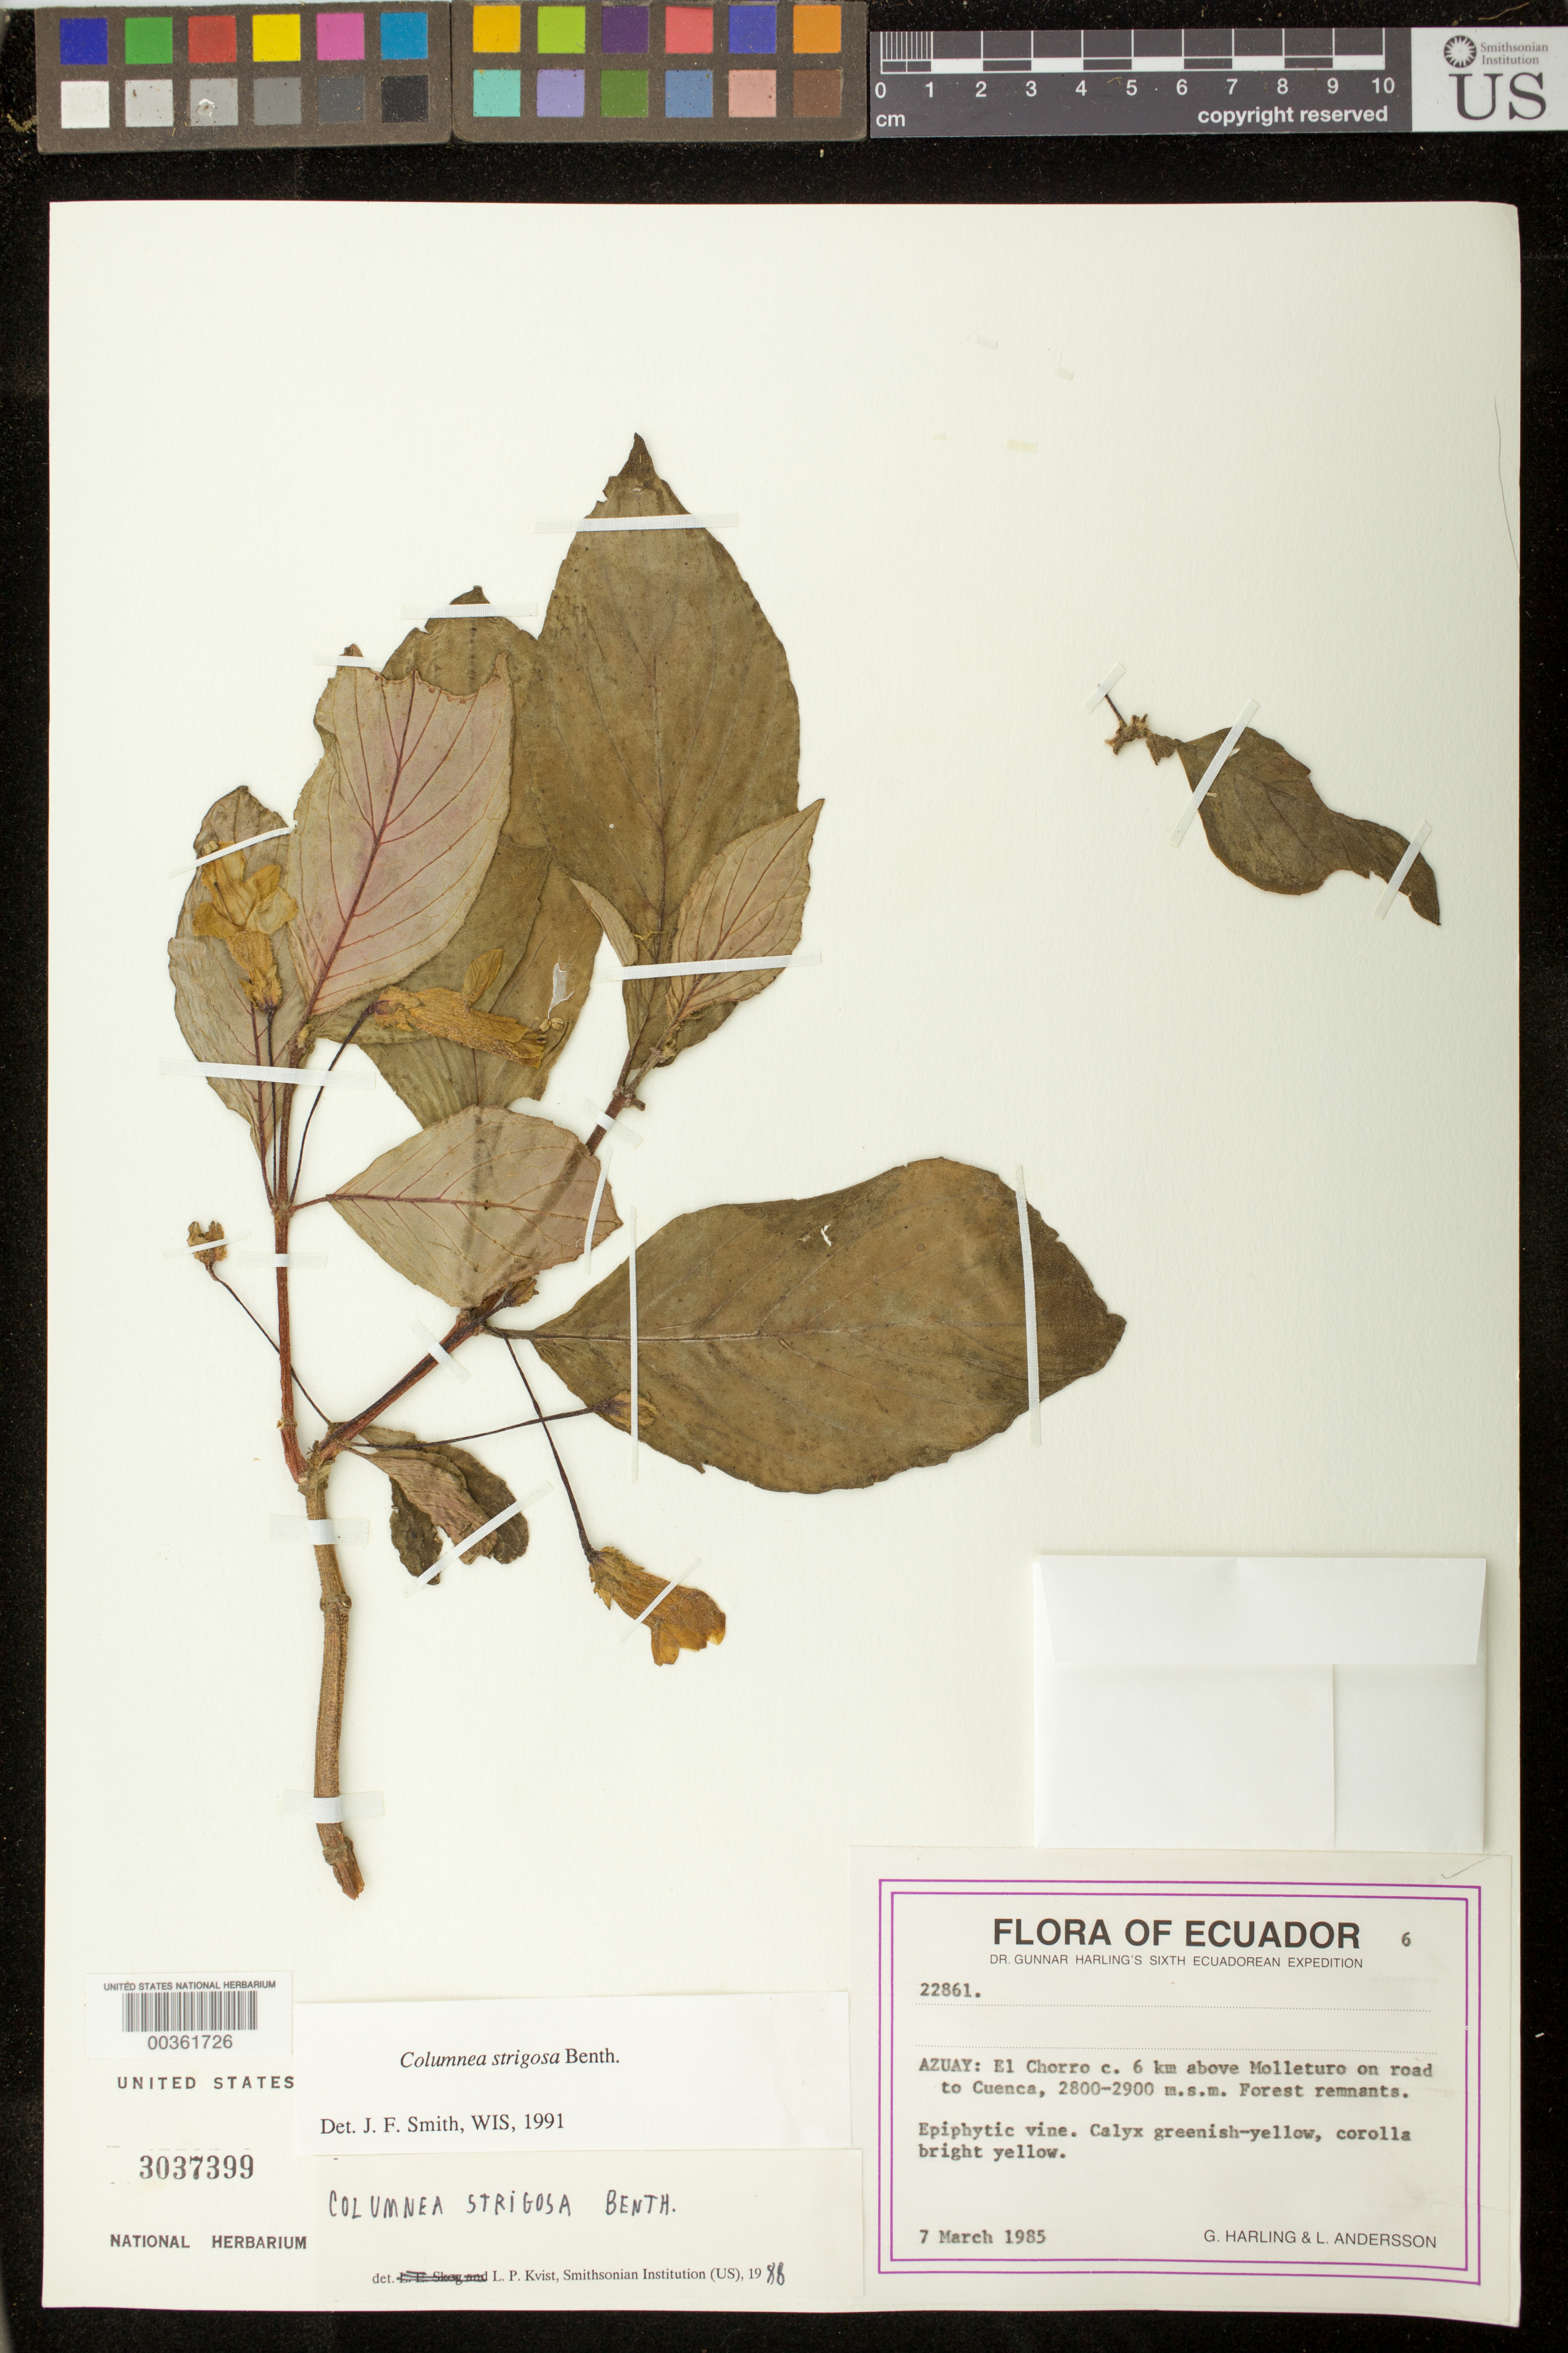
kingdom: Plantae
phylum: Tracheophyta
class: Magnoliopsida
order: Lamiales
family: Gesneriaceae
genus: Columnea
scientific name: Columnea strigosa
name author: Benth.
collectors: G. Harling & L. Andersson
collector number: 22861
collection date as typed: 07 Mar 1985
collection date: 1985-03-07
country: Ecuador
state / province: Azuay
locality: El Chorro C. 6 km above Molleturo on road to Cuenca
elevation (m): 2800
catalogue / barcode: US 3037399